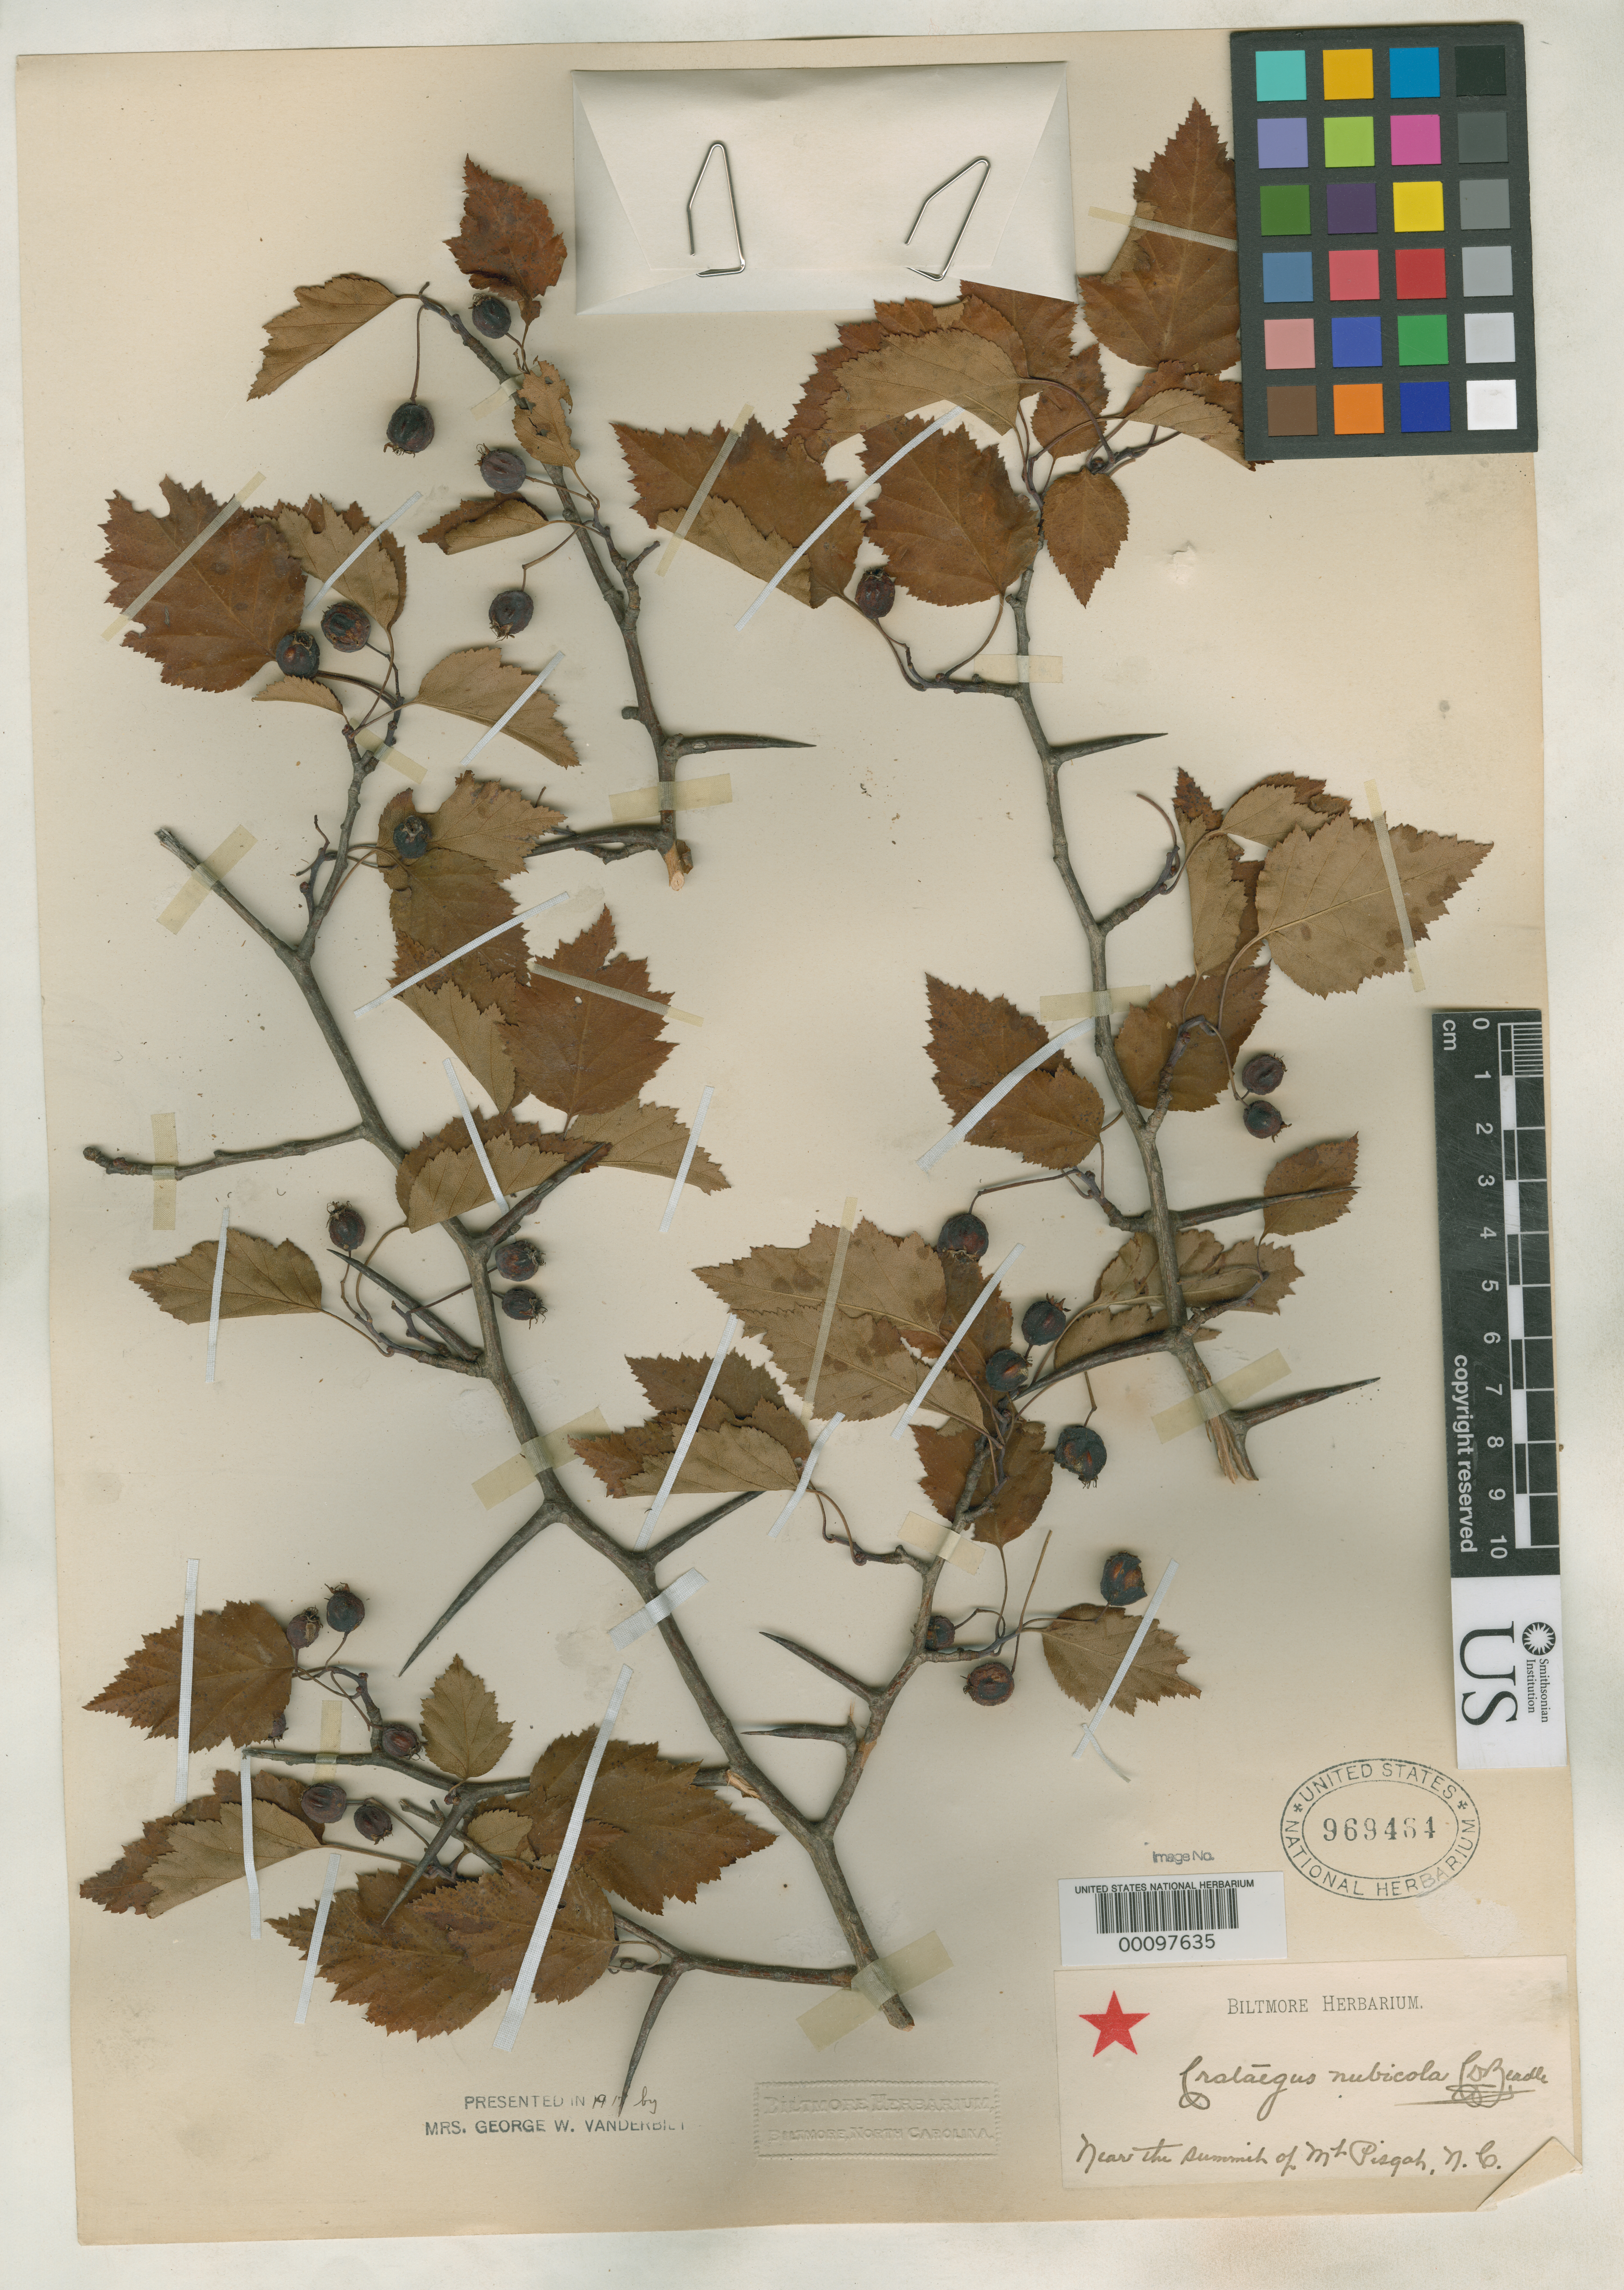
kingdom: Plantae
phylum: Tracheophyta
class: Magnoliopsida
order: Rosales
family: Rosaceae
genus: Crataegus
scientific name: Crataegus nubicola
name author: Beadle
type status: Syntype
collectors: ex herb. Biltmore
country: United States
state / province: North Carolina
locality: Near summit of Mt. Pisgah.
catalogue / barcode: US 969464